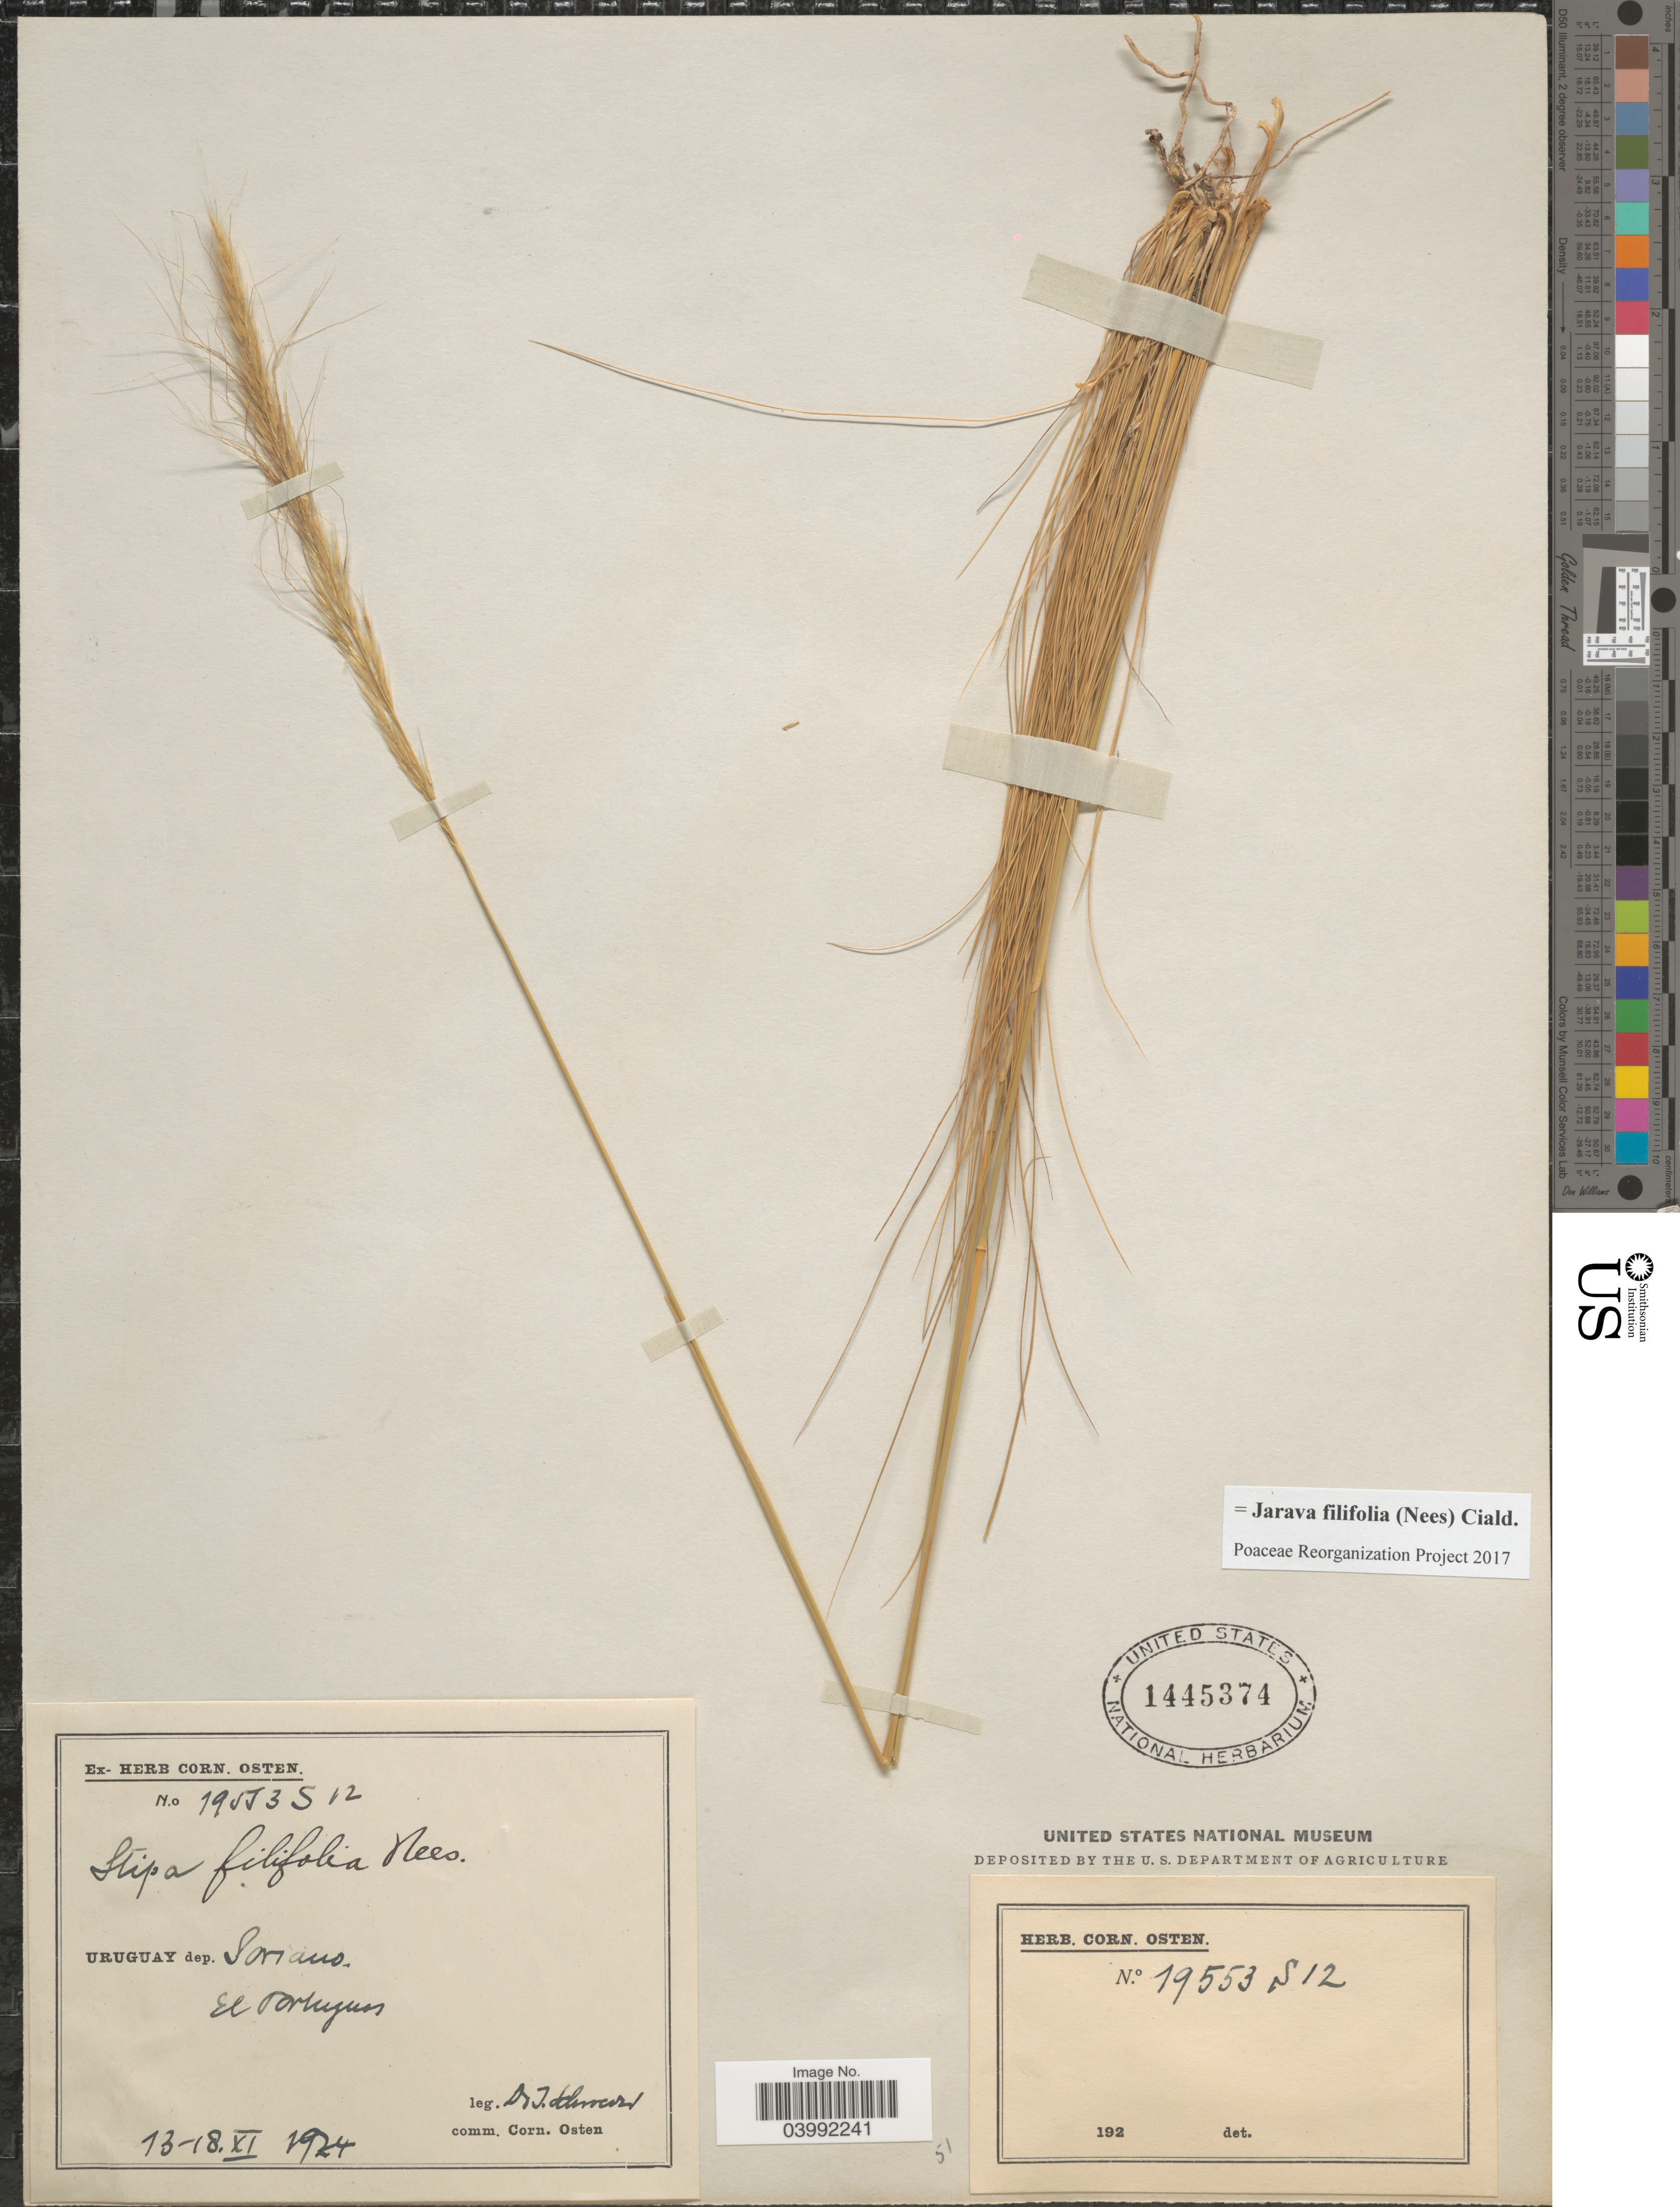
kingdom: Plantae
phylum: Tracheophyta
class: Liliopsida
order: Poales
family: Poaceae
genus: Jarava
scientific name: Jarava filifolia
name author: (Nees) Ciald.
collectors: J. Howard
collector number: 19553S12*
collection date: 1924-11-13/1924-11-18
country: Uruguay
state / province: Soriano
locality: Dep. Soriano. El Tortugua.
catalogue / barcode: US 1445374